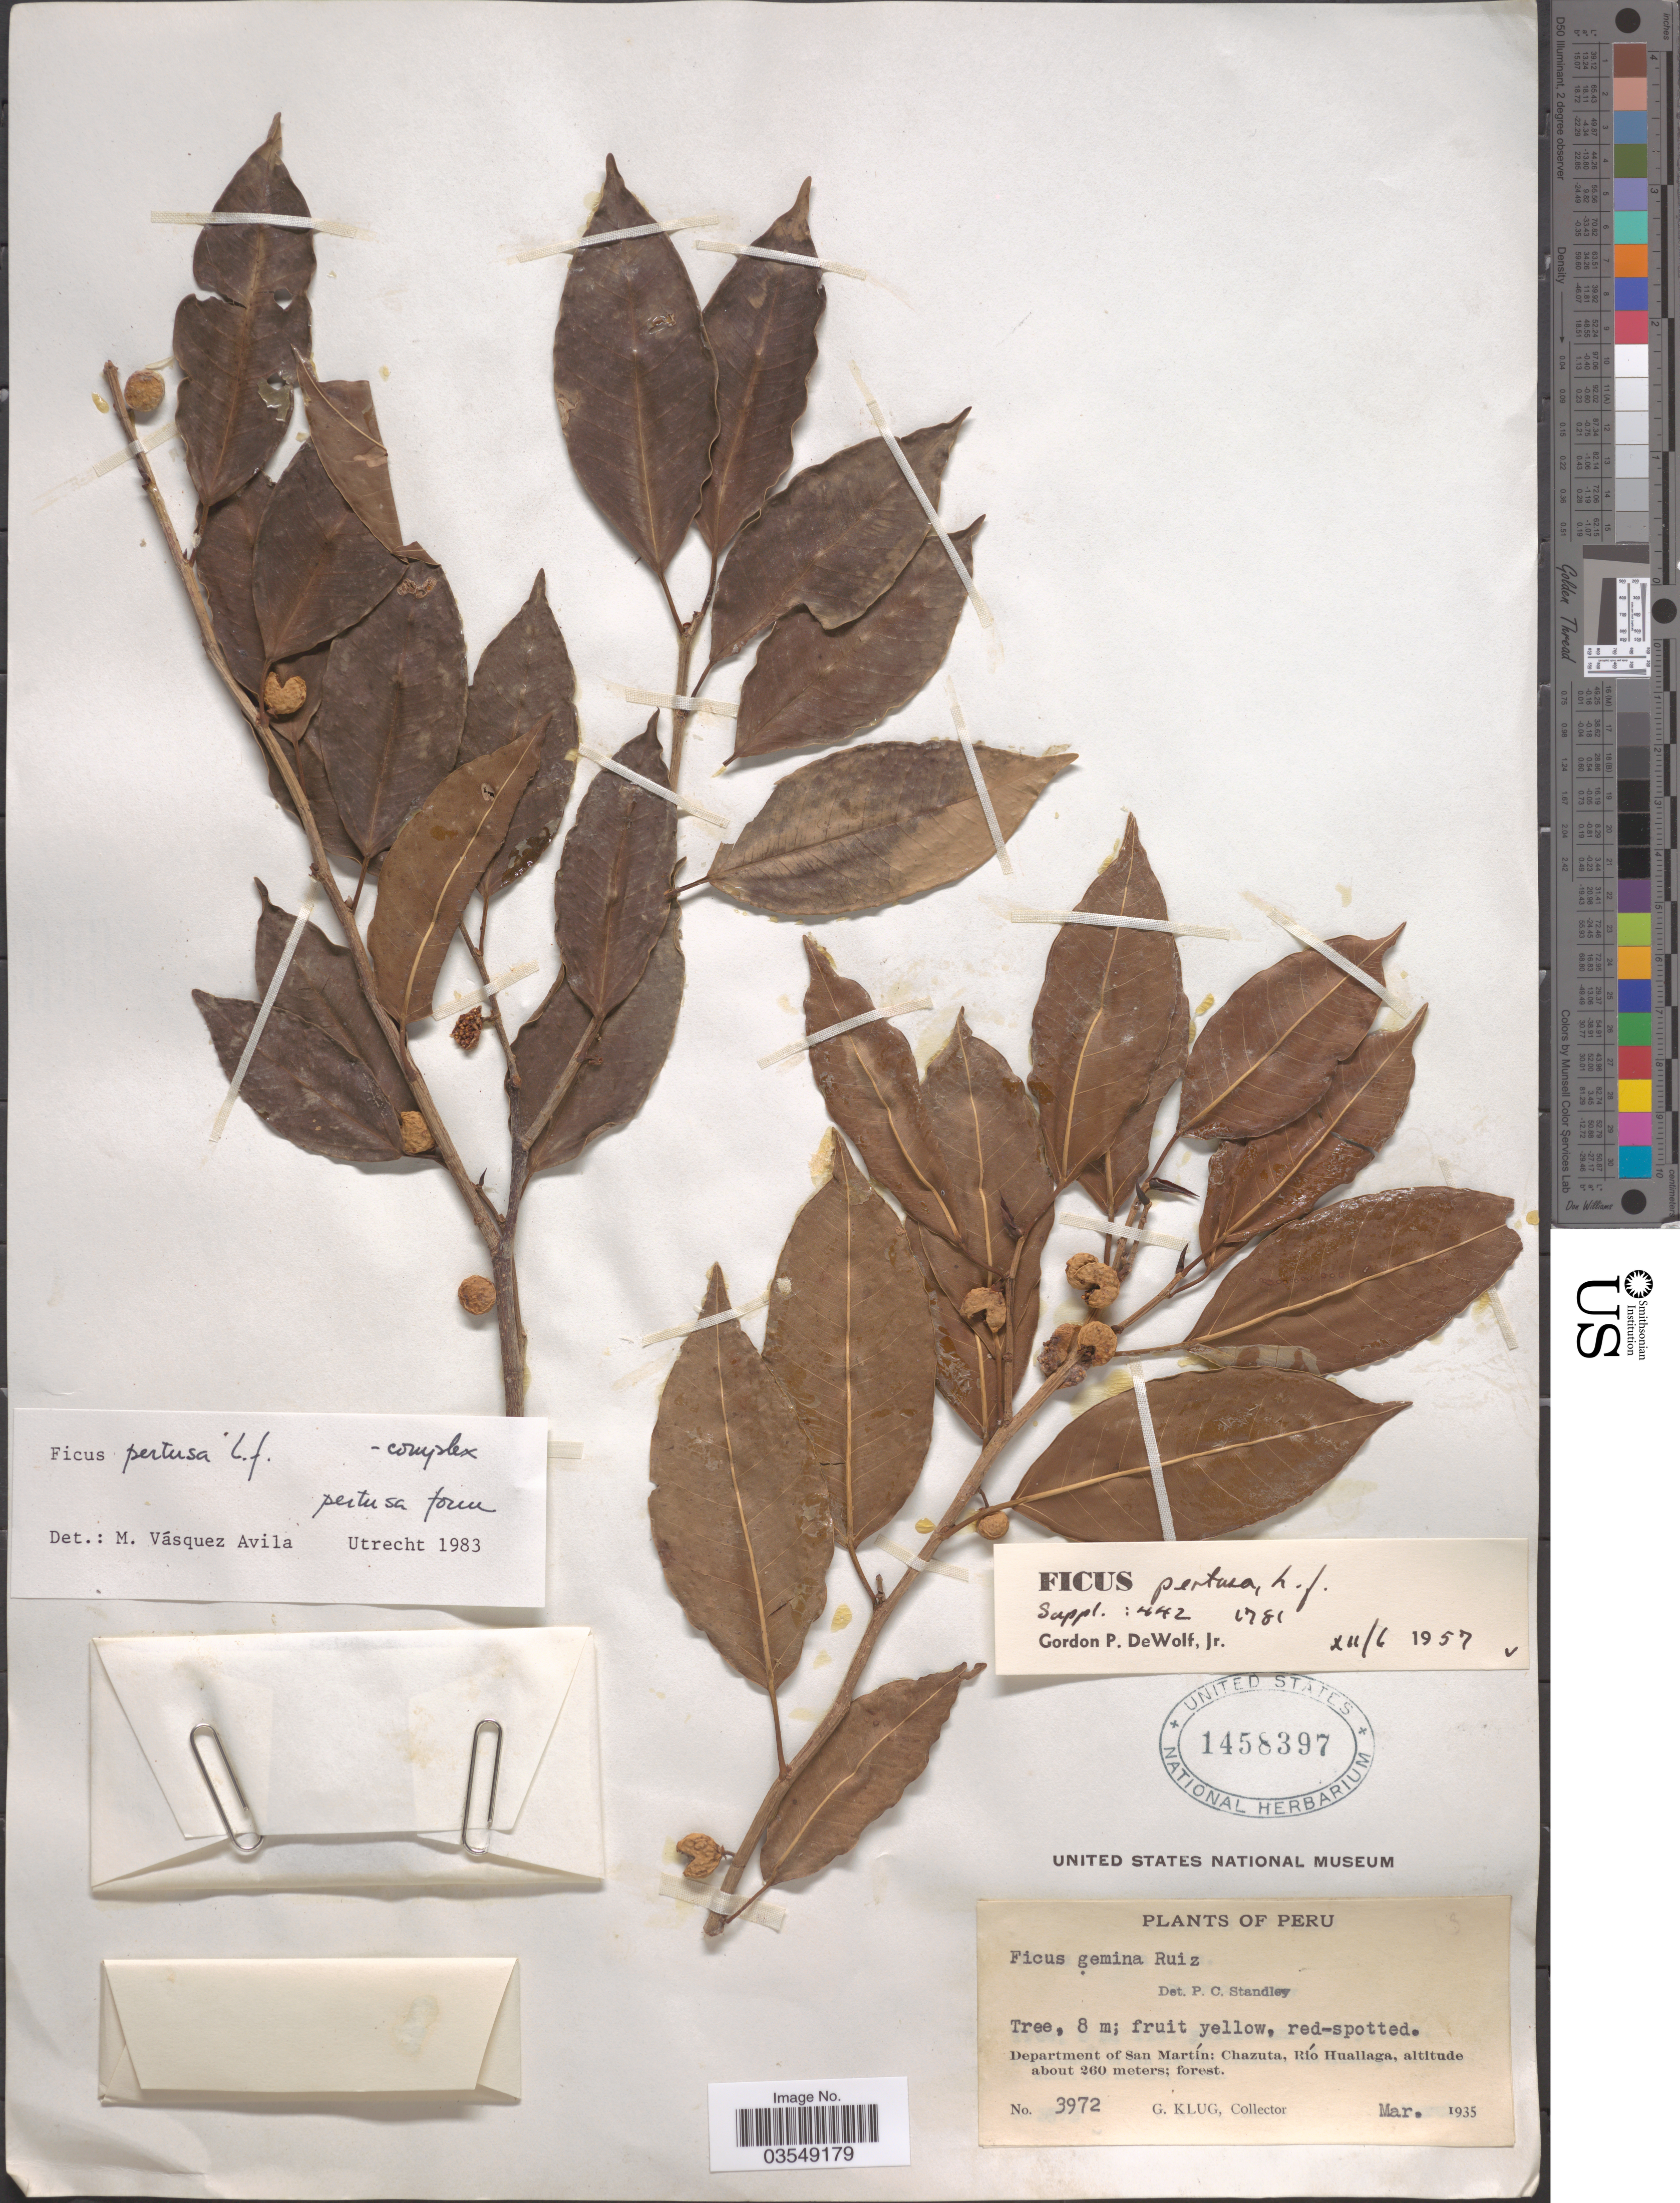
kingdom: Plantae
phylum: Tracheophyta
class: Magnoliopsida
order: Rosales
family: Moraceae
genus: Ficus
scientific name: Ficus pertusa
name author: L. f.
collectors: G. Klug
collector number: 3972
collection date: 1935-03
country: Peru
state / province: San Martín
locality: Department of San Martín: Chazuta, Río Huallaga.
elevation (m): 260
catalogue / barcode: US 1458397